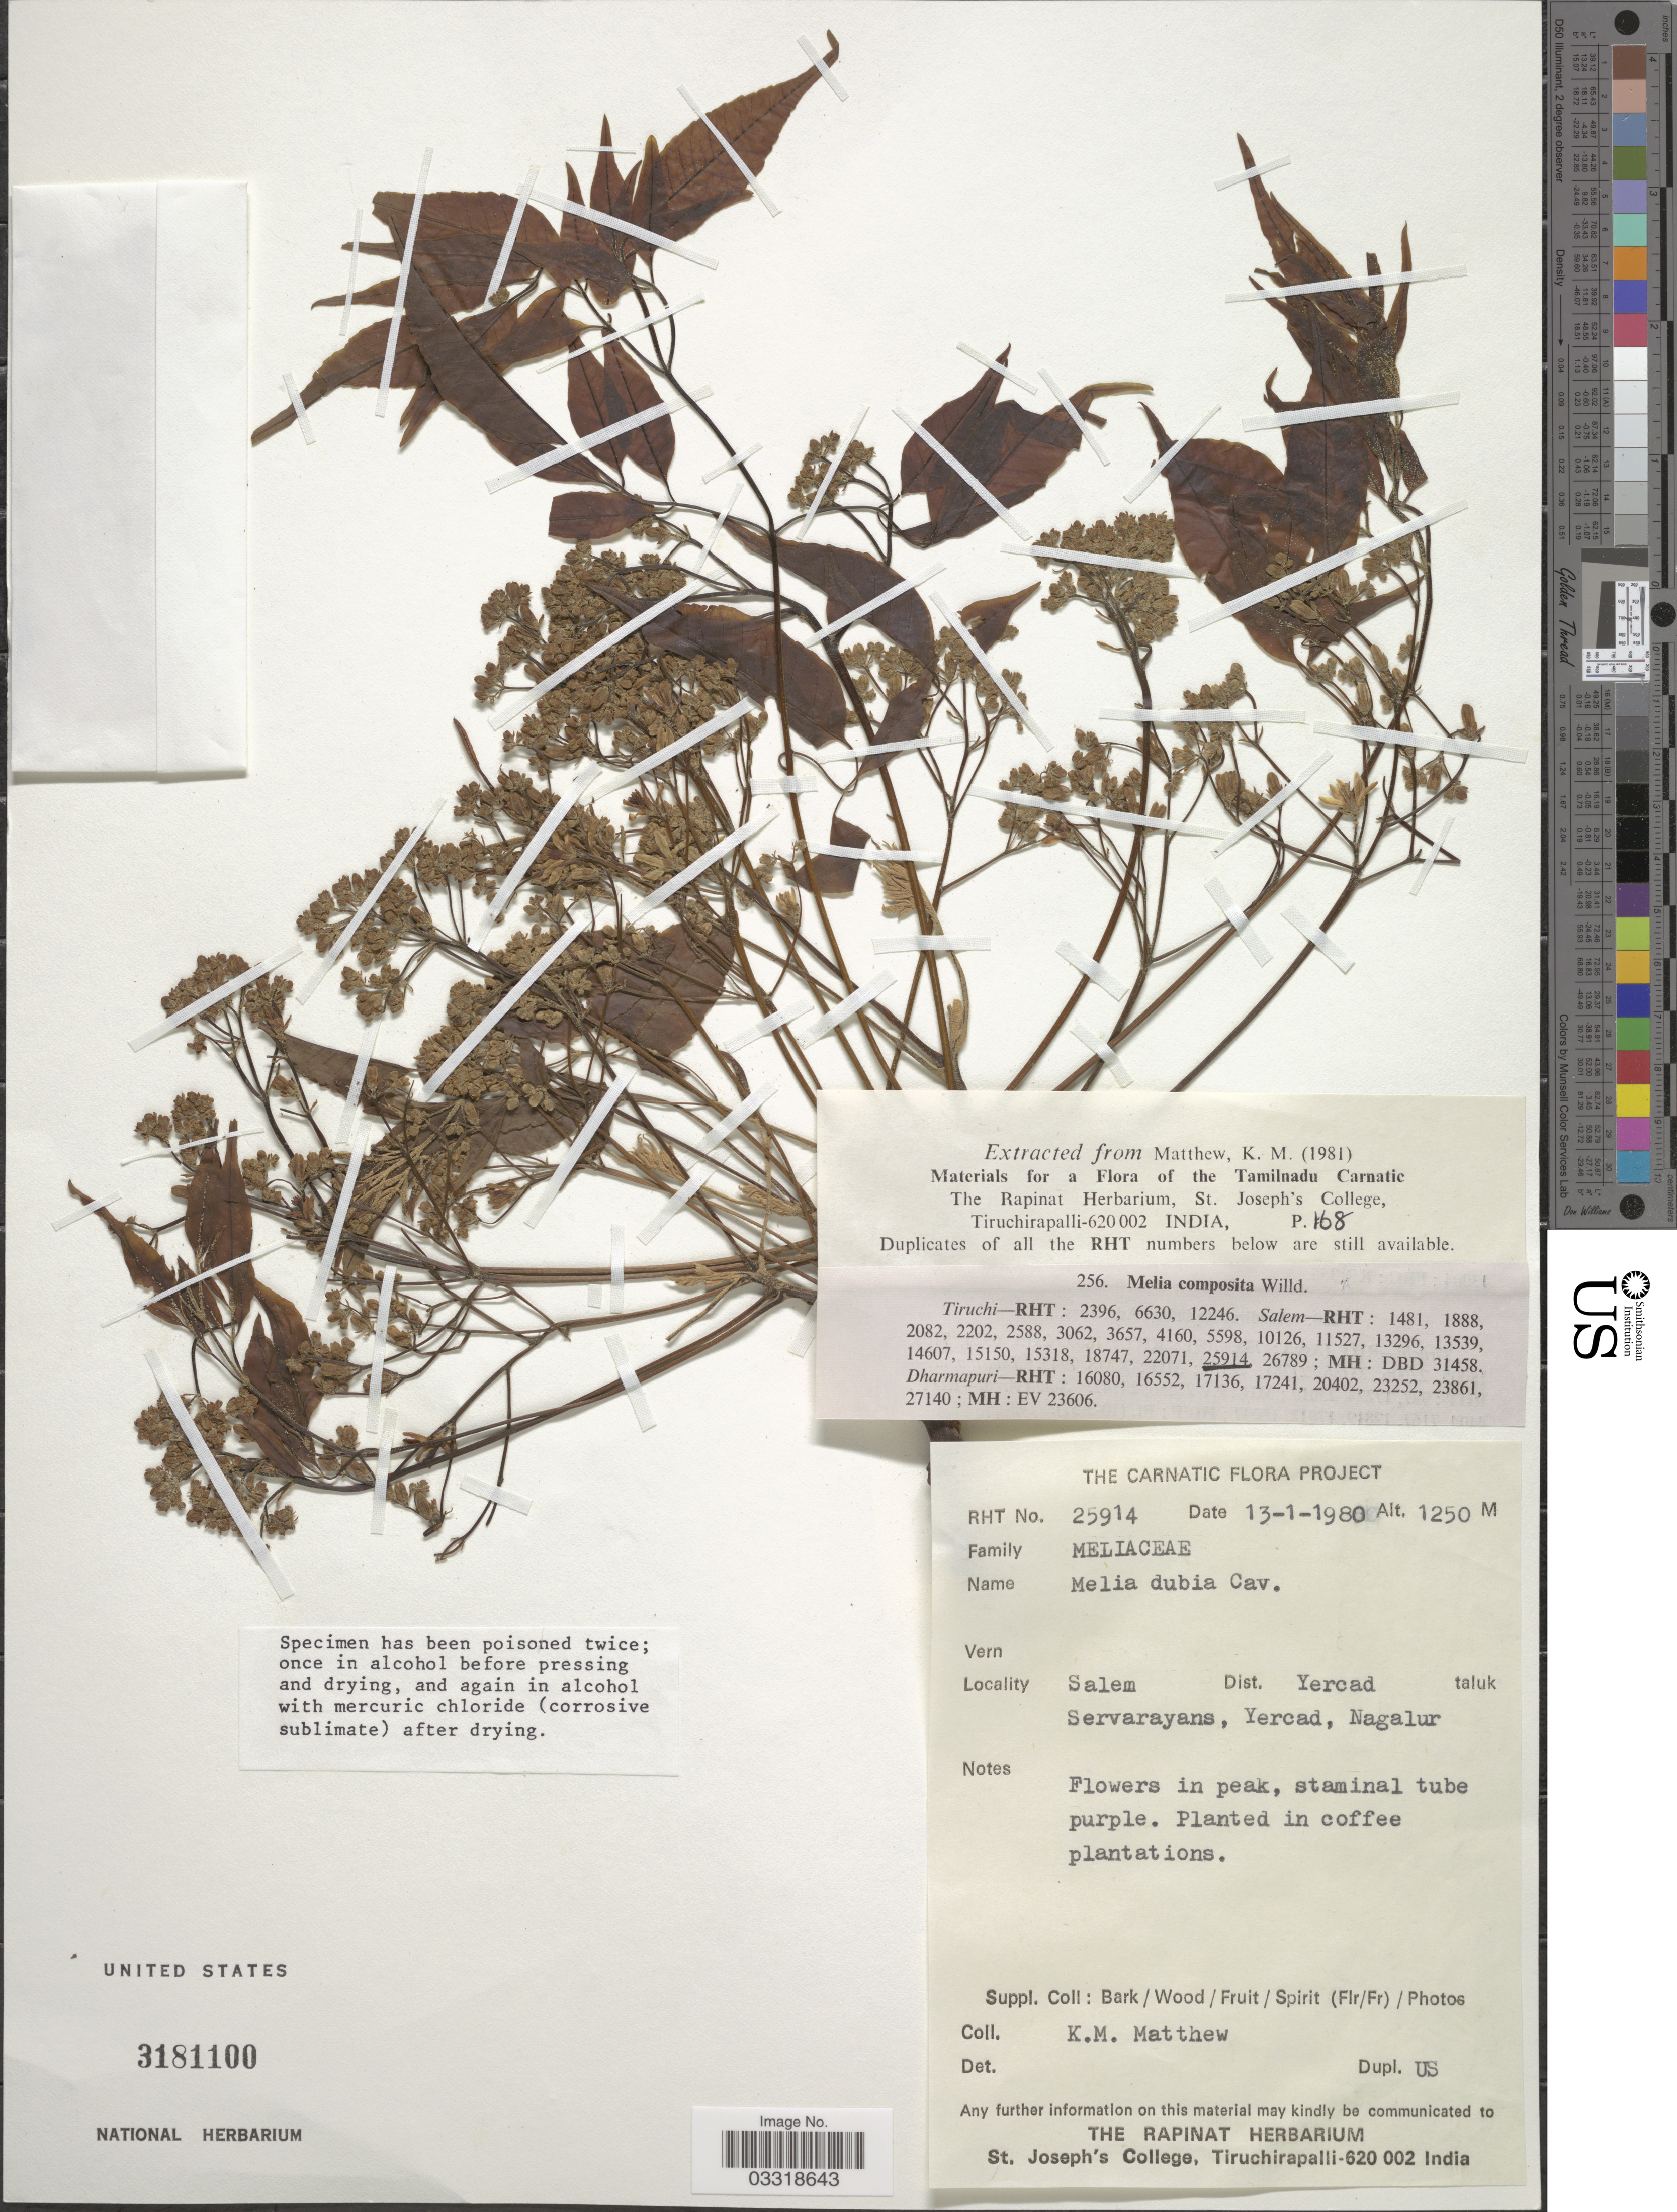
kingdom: Plantae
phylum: Tracheophyta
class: Magnoliopsida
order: Sapindales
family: Meliaceae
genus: Melia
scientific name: Melia dubia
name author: Cav.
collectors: K. M. Matthew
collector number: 25914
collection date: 1980-01-13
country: India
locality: Salem. Dist. Yercad taluk Servarayans, Yercad, Nagalur. Planted in coffee plantations.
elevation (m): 1250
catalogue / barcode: US 3181100